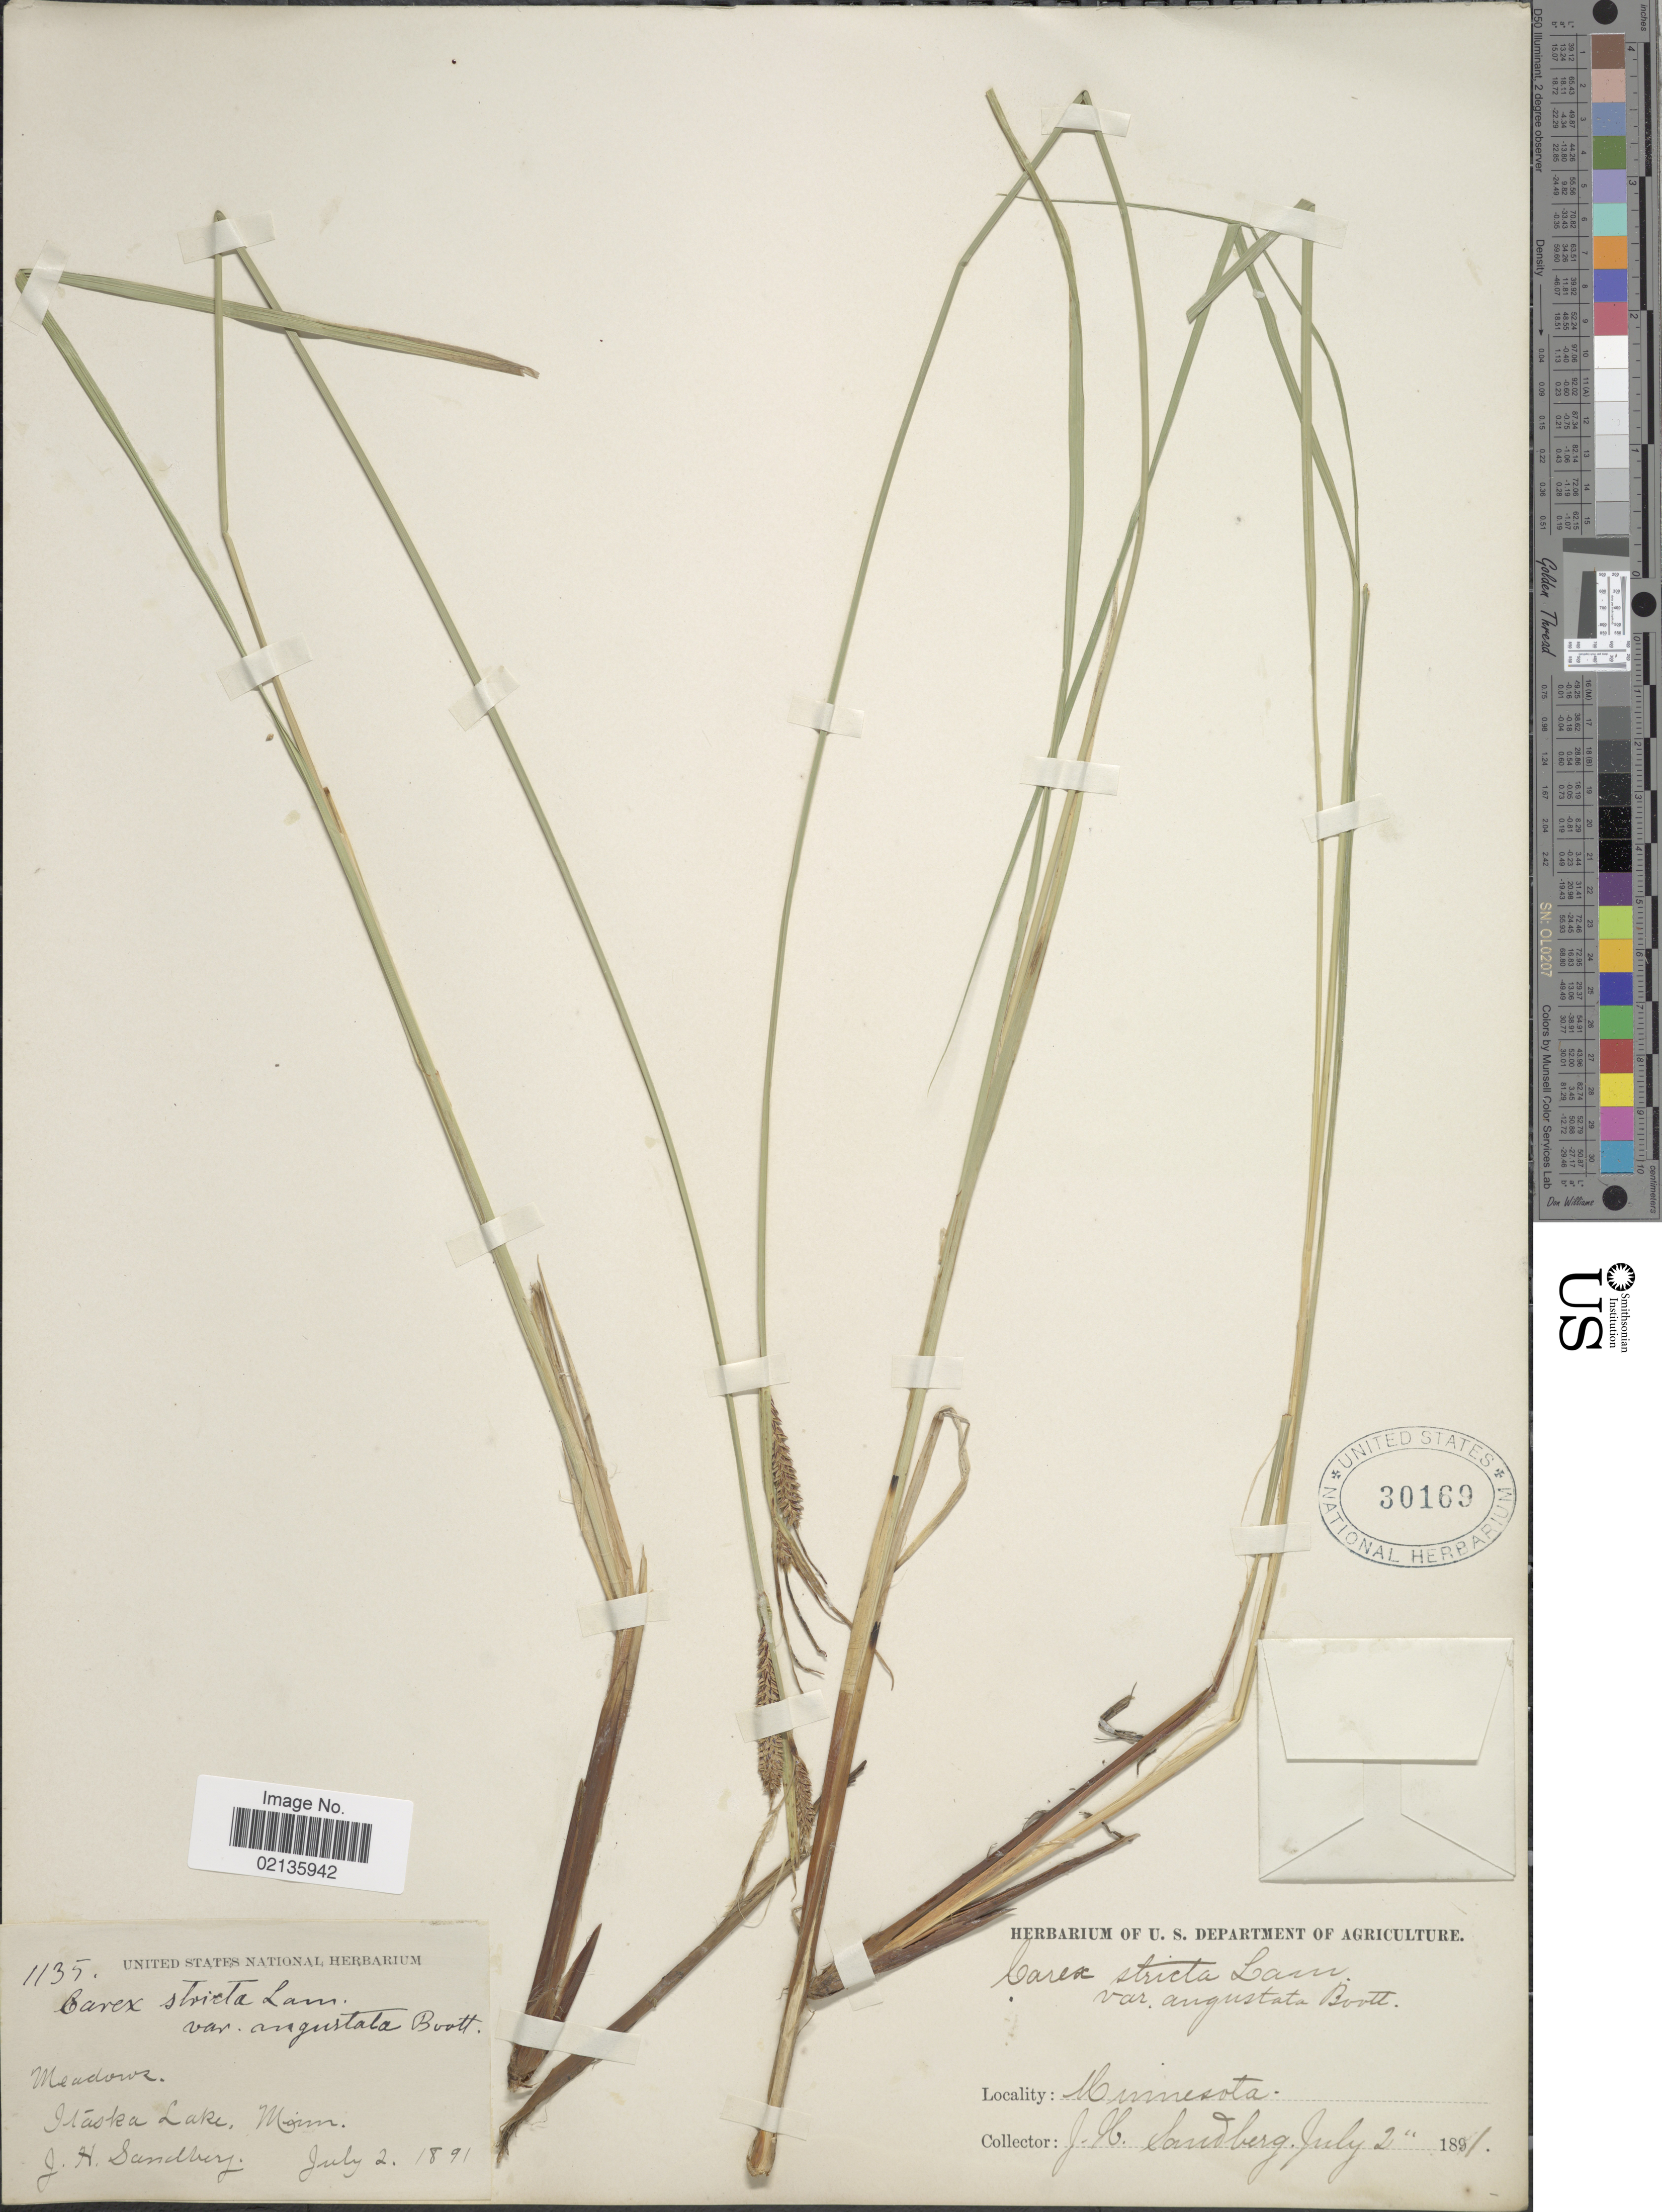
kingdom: Plantae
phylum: Tracheophyta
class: Liliopsida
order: Poales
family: Cyperaceae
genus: Carex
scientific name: Carex stricta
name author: Lam.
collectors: J. H. Sandberg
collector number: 1135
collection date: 1891-07-02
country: United States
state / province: Minnesota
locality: Itaska Lake, Minn.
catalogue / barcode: US 30169